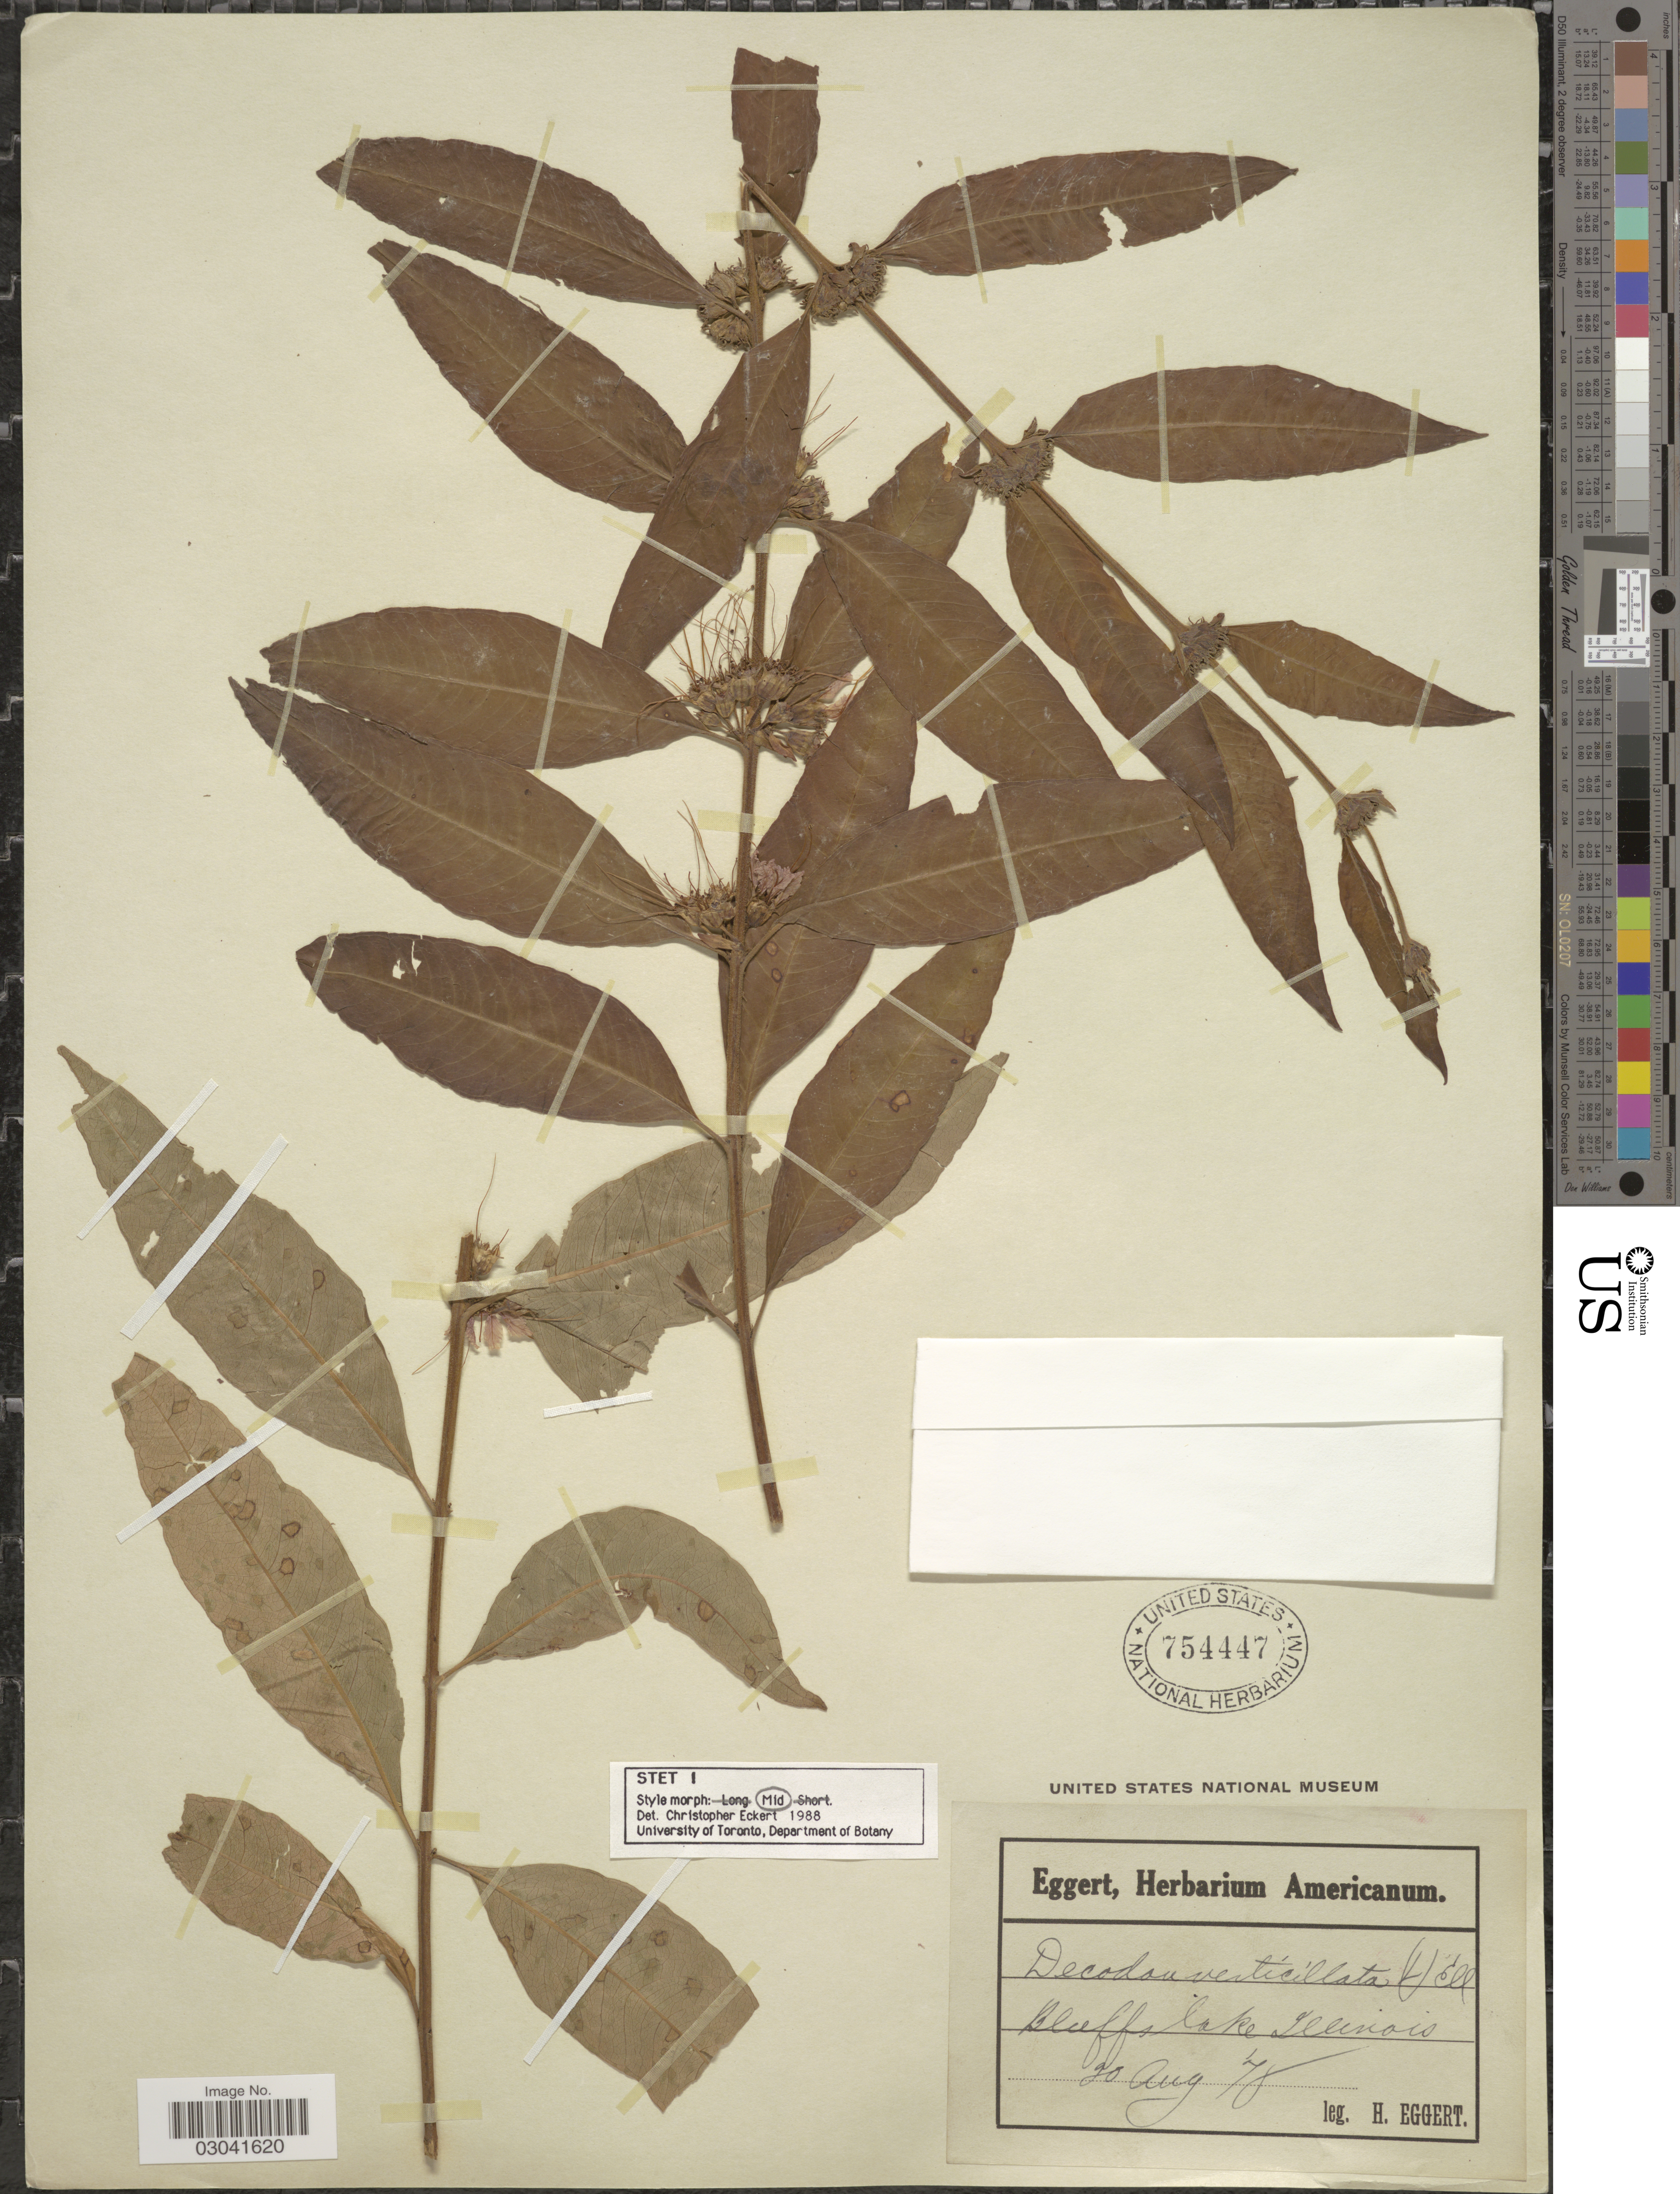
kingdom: Plantae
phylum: Tracheophyta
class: Magnoliopsida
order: Myrtales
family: Lythraceae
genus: Decodon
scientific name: Decodon verticillatus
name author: (L.) Elliott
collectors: H. Eggert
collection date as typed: Transcribed d/m/y: 20/8/78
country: United States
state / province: Illinois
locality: Bluffs lake Illinois.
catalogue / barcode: US 754447